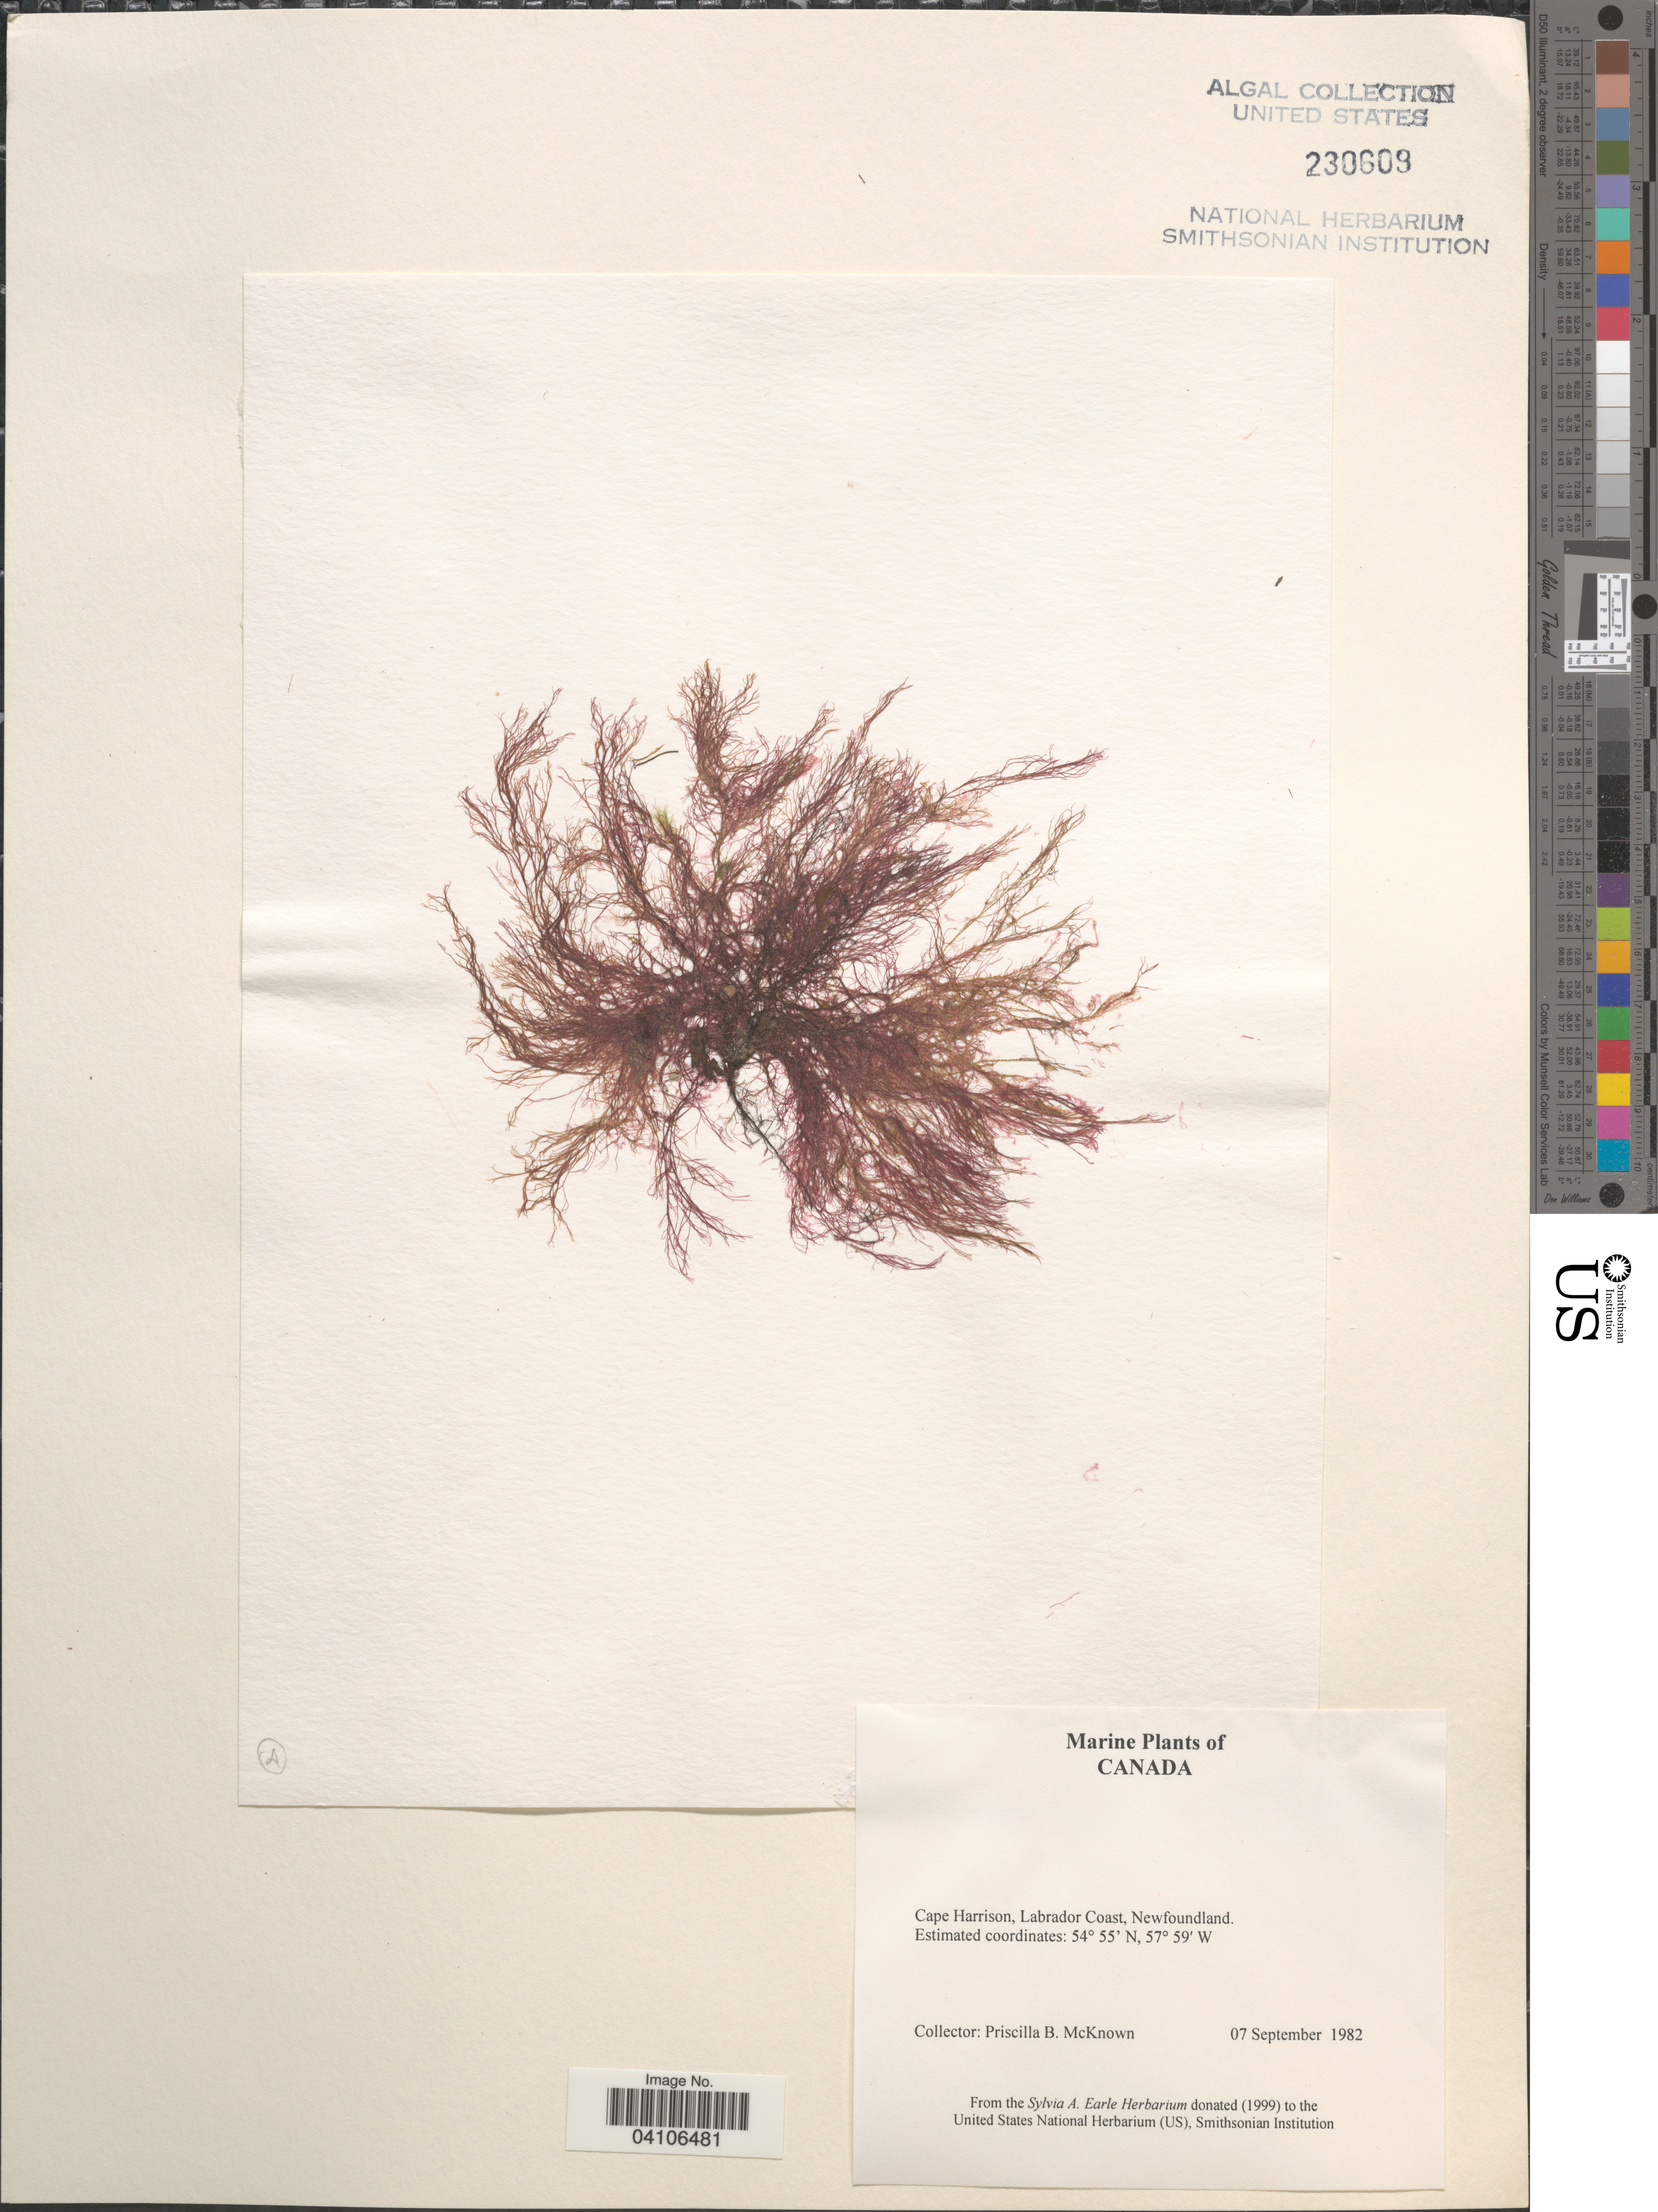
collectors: P. McKnown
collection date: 1982-09-07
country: Canada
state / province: Newfoundland and Labrador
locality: Cape Harrison, Labrador Coast.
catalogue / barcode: US 230609